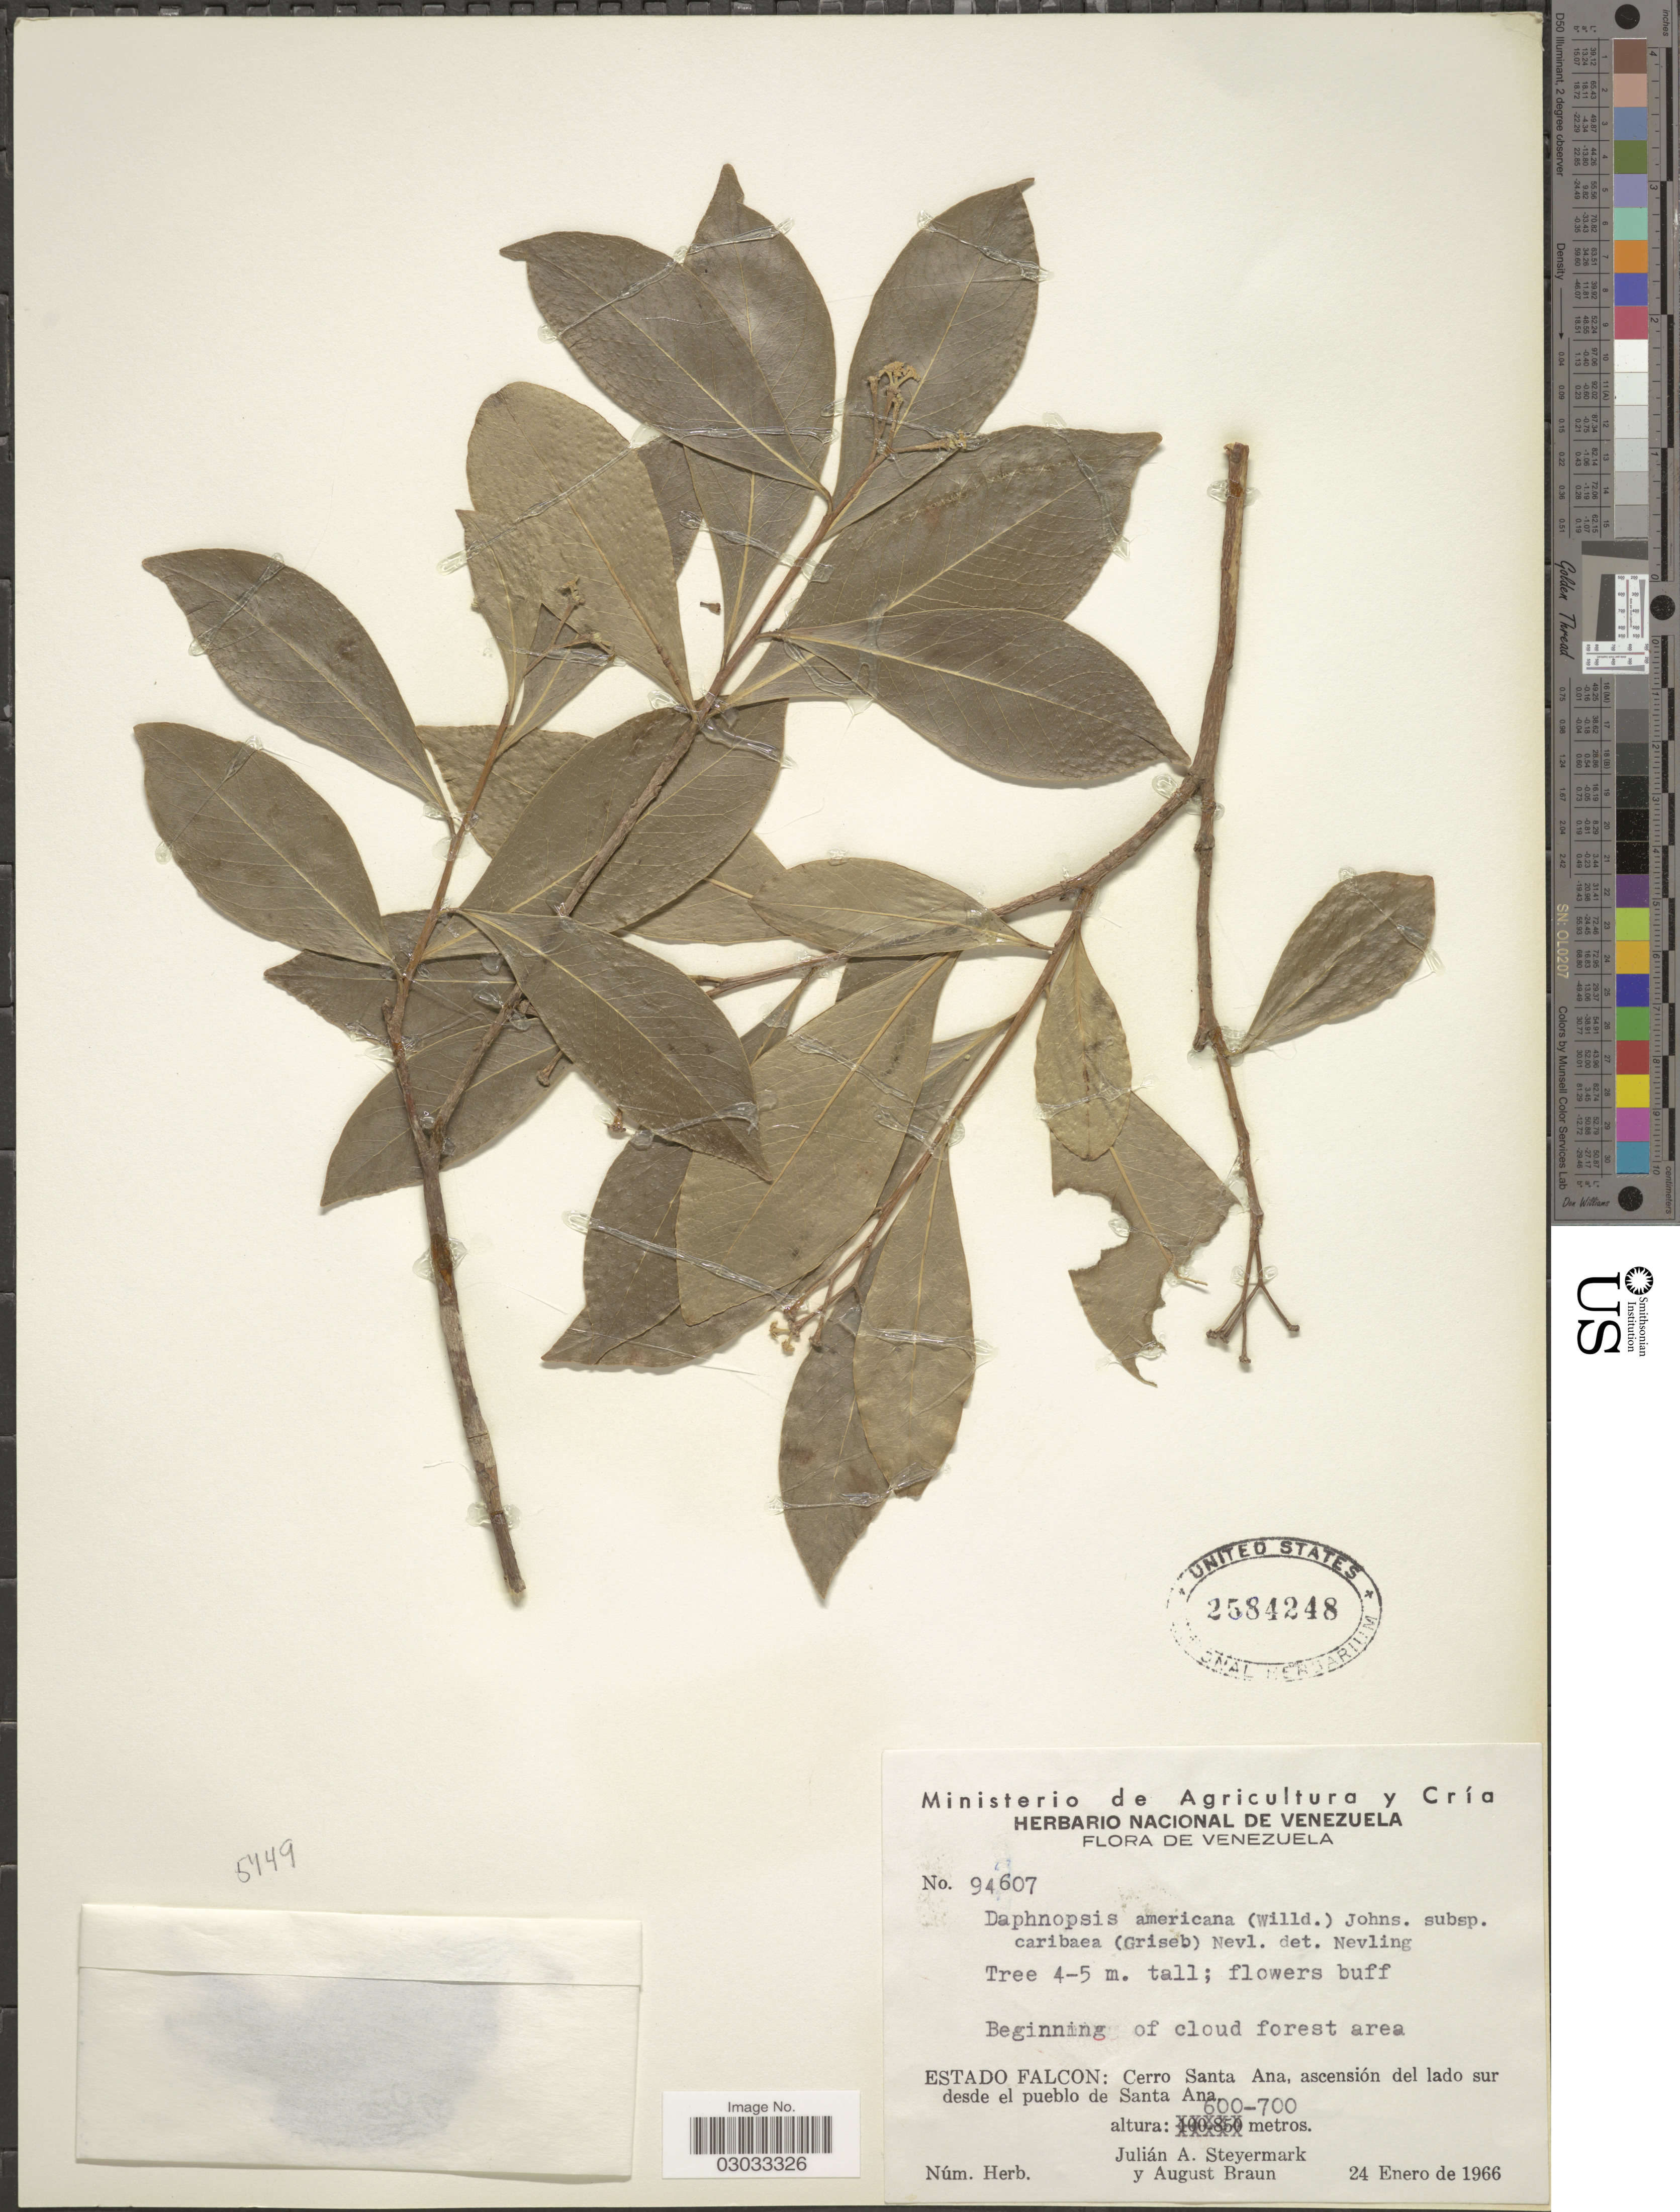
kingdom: Plantae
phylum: Tracheophyta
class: Magnoliopsida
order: Malvales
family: Thymelaeaceae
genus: Daphnopsis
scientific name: Daphnopsis americana subsp. caribaea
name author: (Griseb.) Nevling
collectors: J. Steyermark & A. Braun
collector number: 94607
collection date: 1966-01-24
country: Venezuela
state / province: Falcón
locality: Cerro Santa Ana, ascensión del lado sur desde el pueblo de Santa Ana.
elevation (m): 600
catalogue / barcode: US 2584248